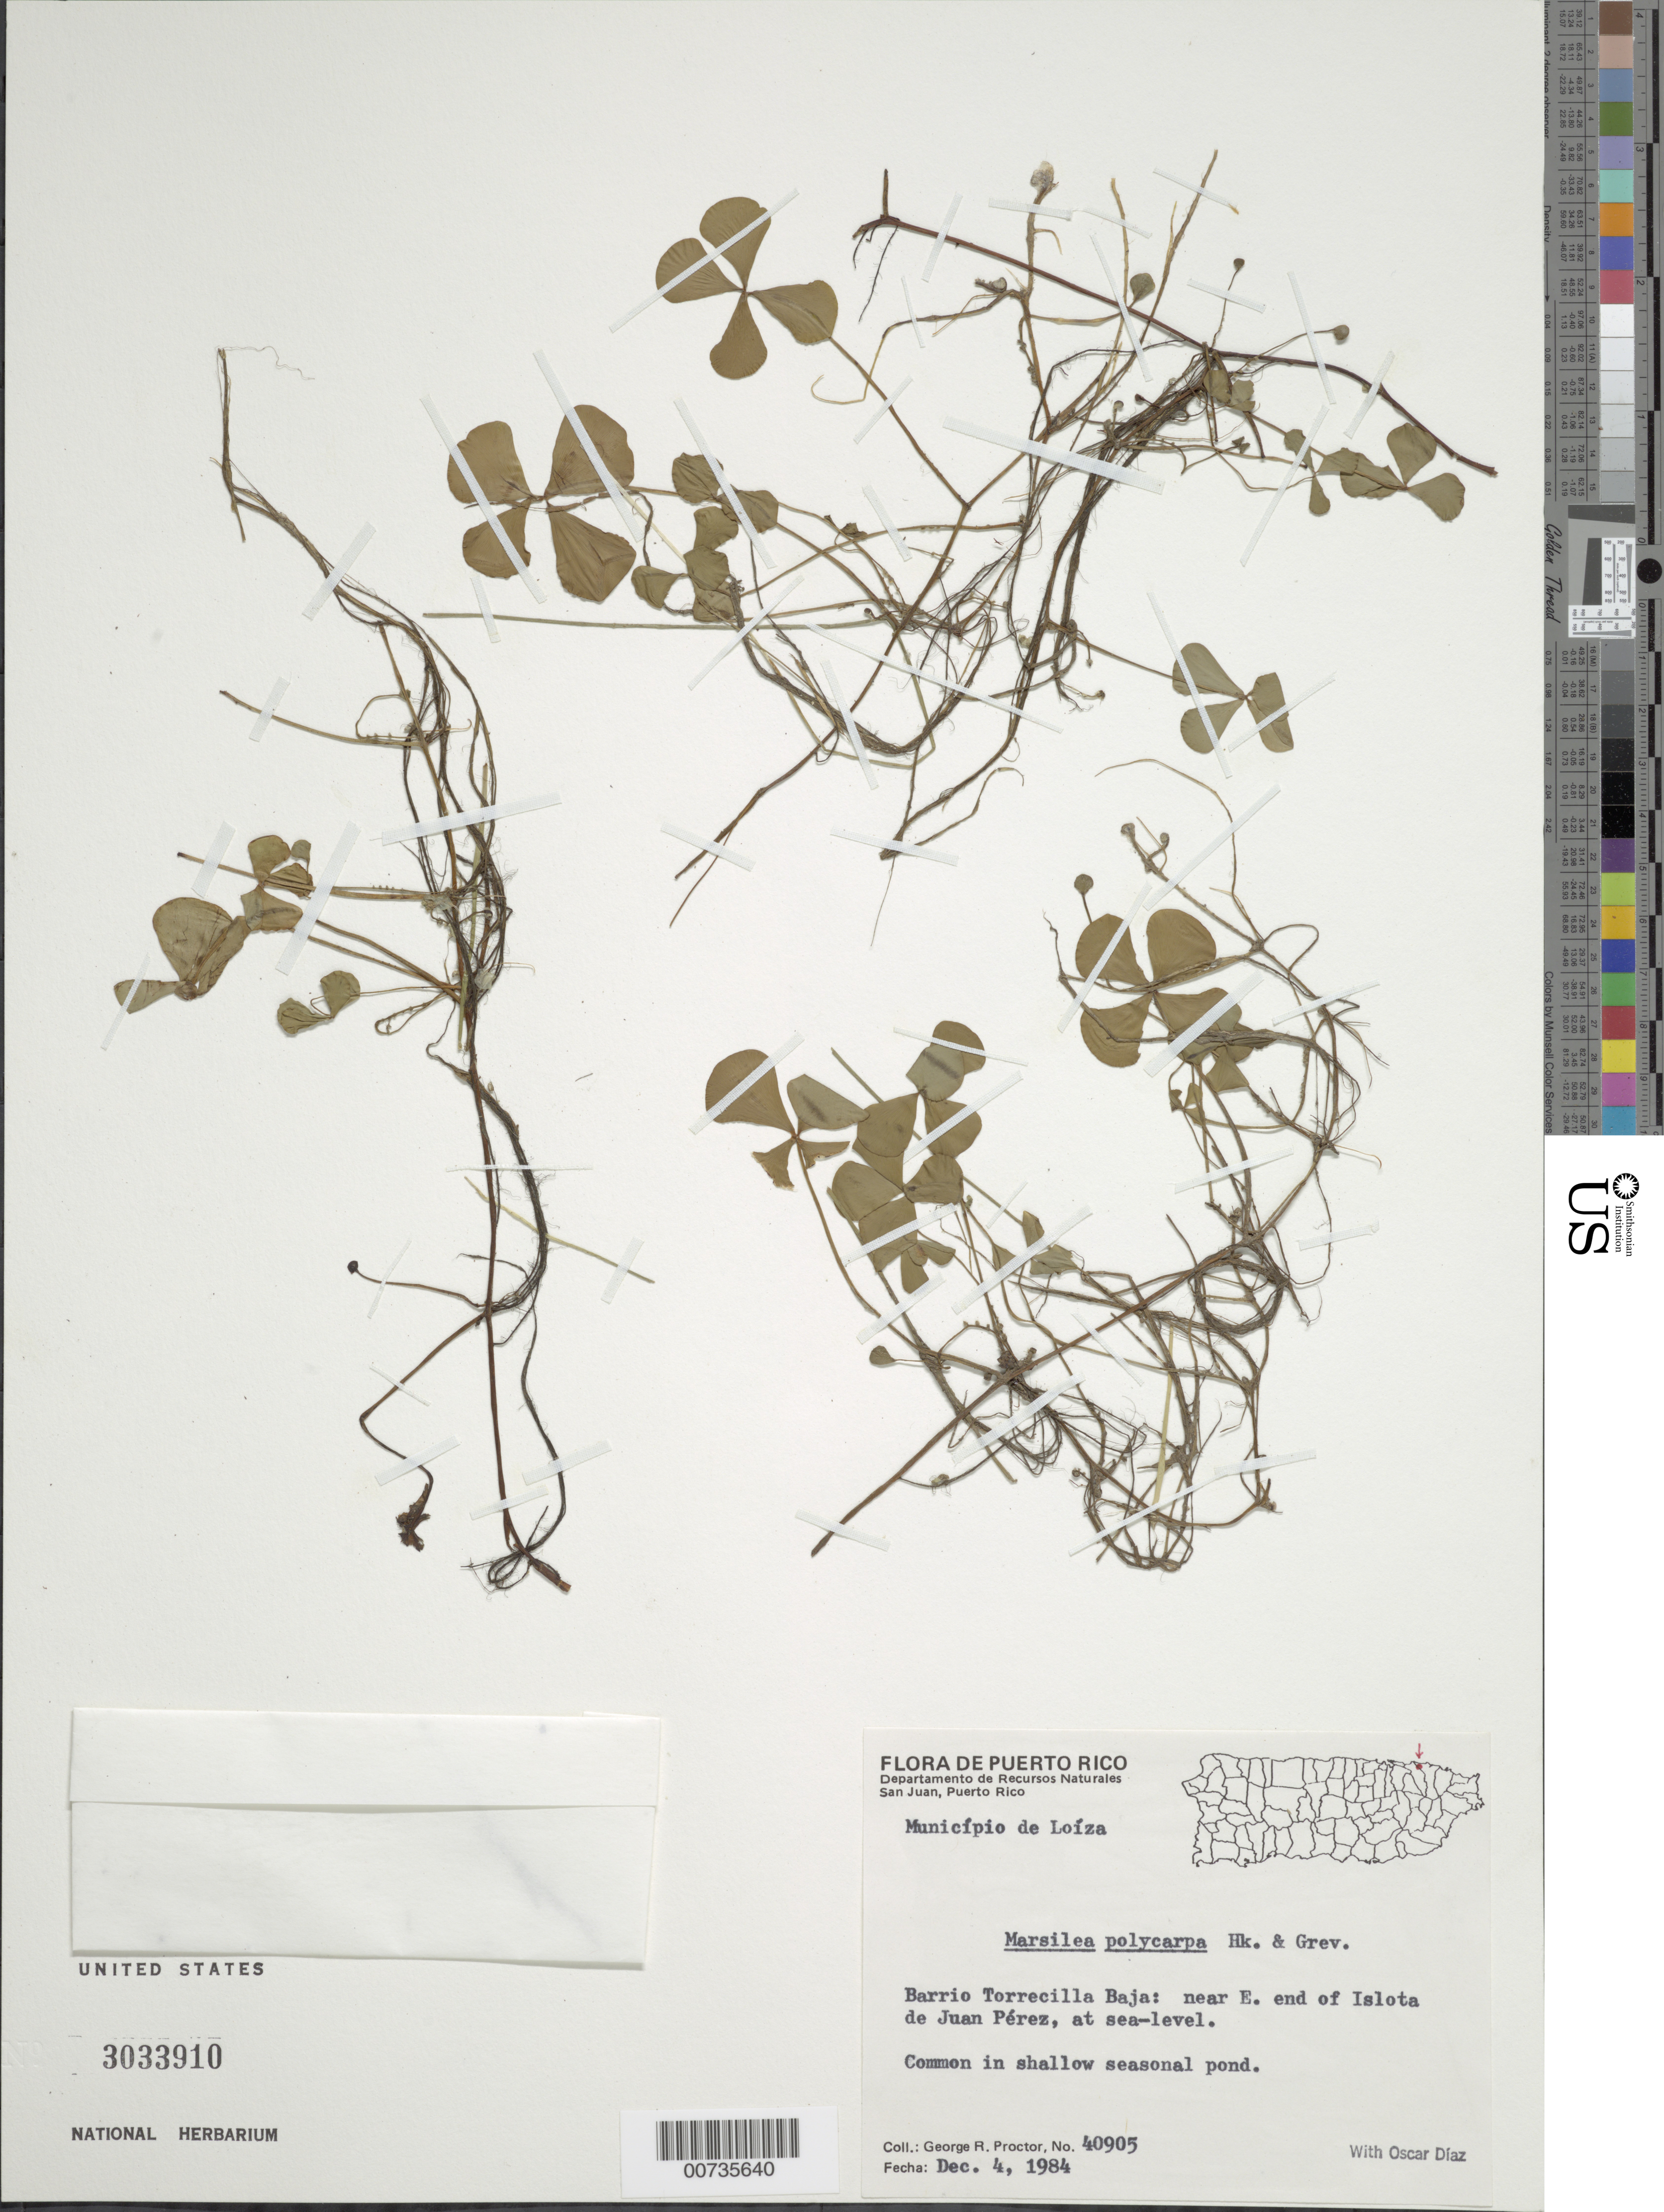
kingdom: Plantae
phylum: Tracheophyta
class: Polypodiopsida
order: Salviniales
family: Marsileaceae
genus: Marsilea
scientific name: Marsilea polycarpa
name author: Hook. & Grev.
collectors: G. R. Proctor & O. Diaz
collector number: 40905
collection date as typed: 04 Dec 1984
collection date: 1984-12-04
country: Puerto Rico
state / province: Loíza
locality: Mun. Loíza, Barrio Torrecilla Baja: near E end of Islota de Juan Pérez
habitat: Shallow seasonal pond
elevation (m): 0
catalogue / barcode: US 3033910